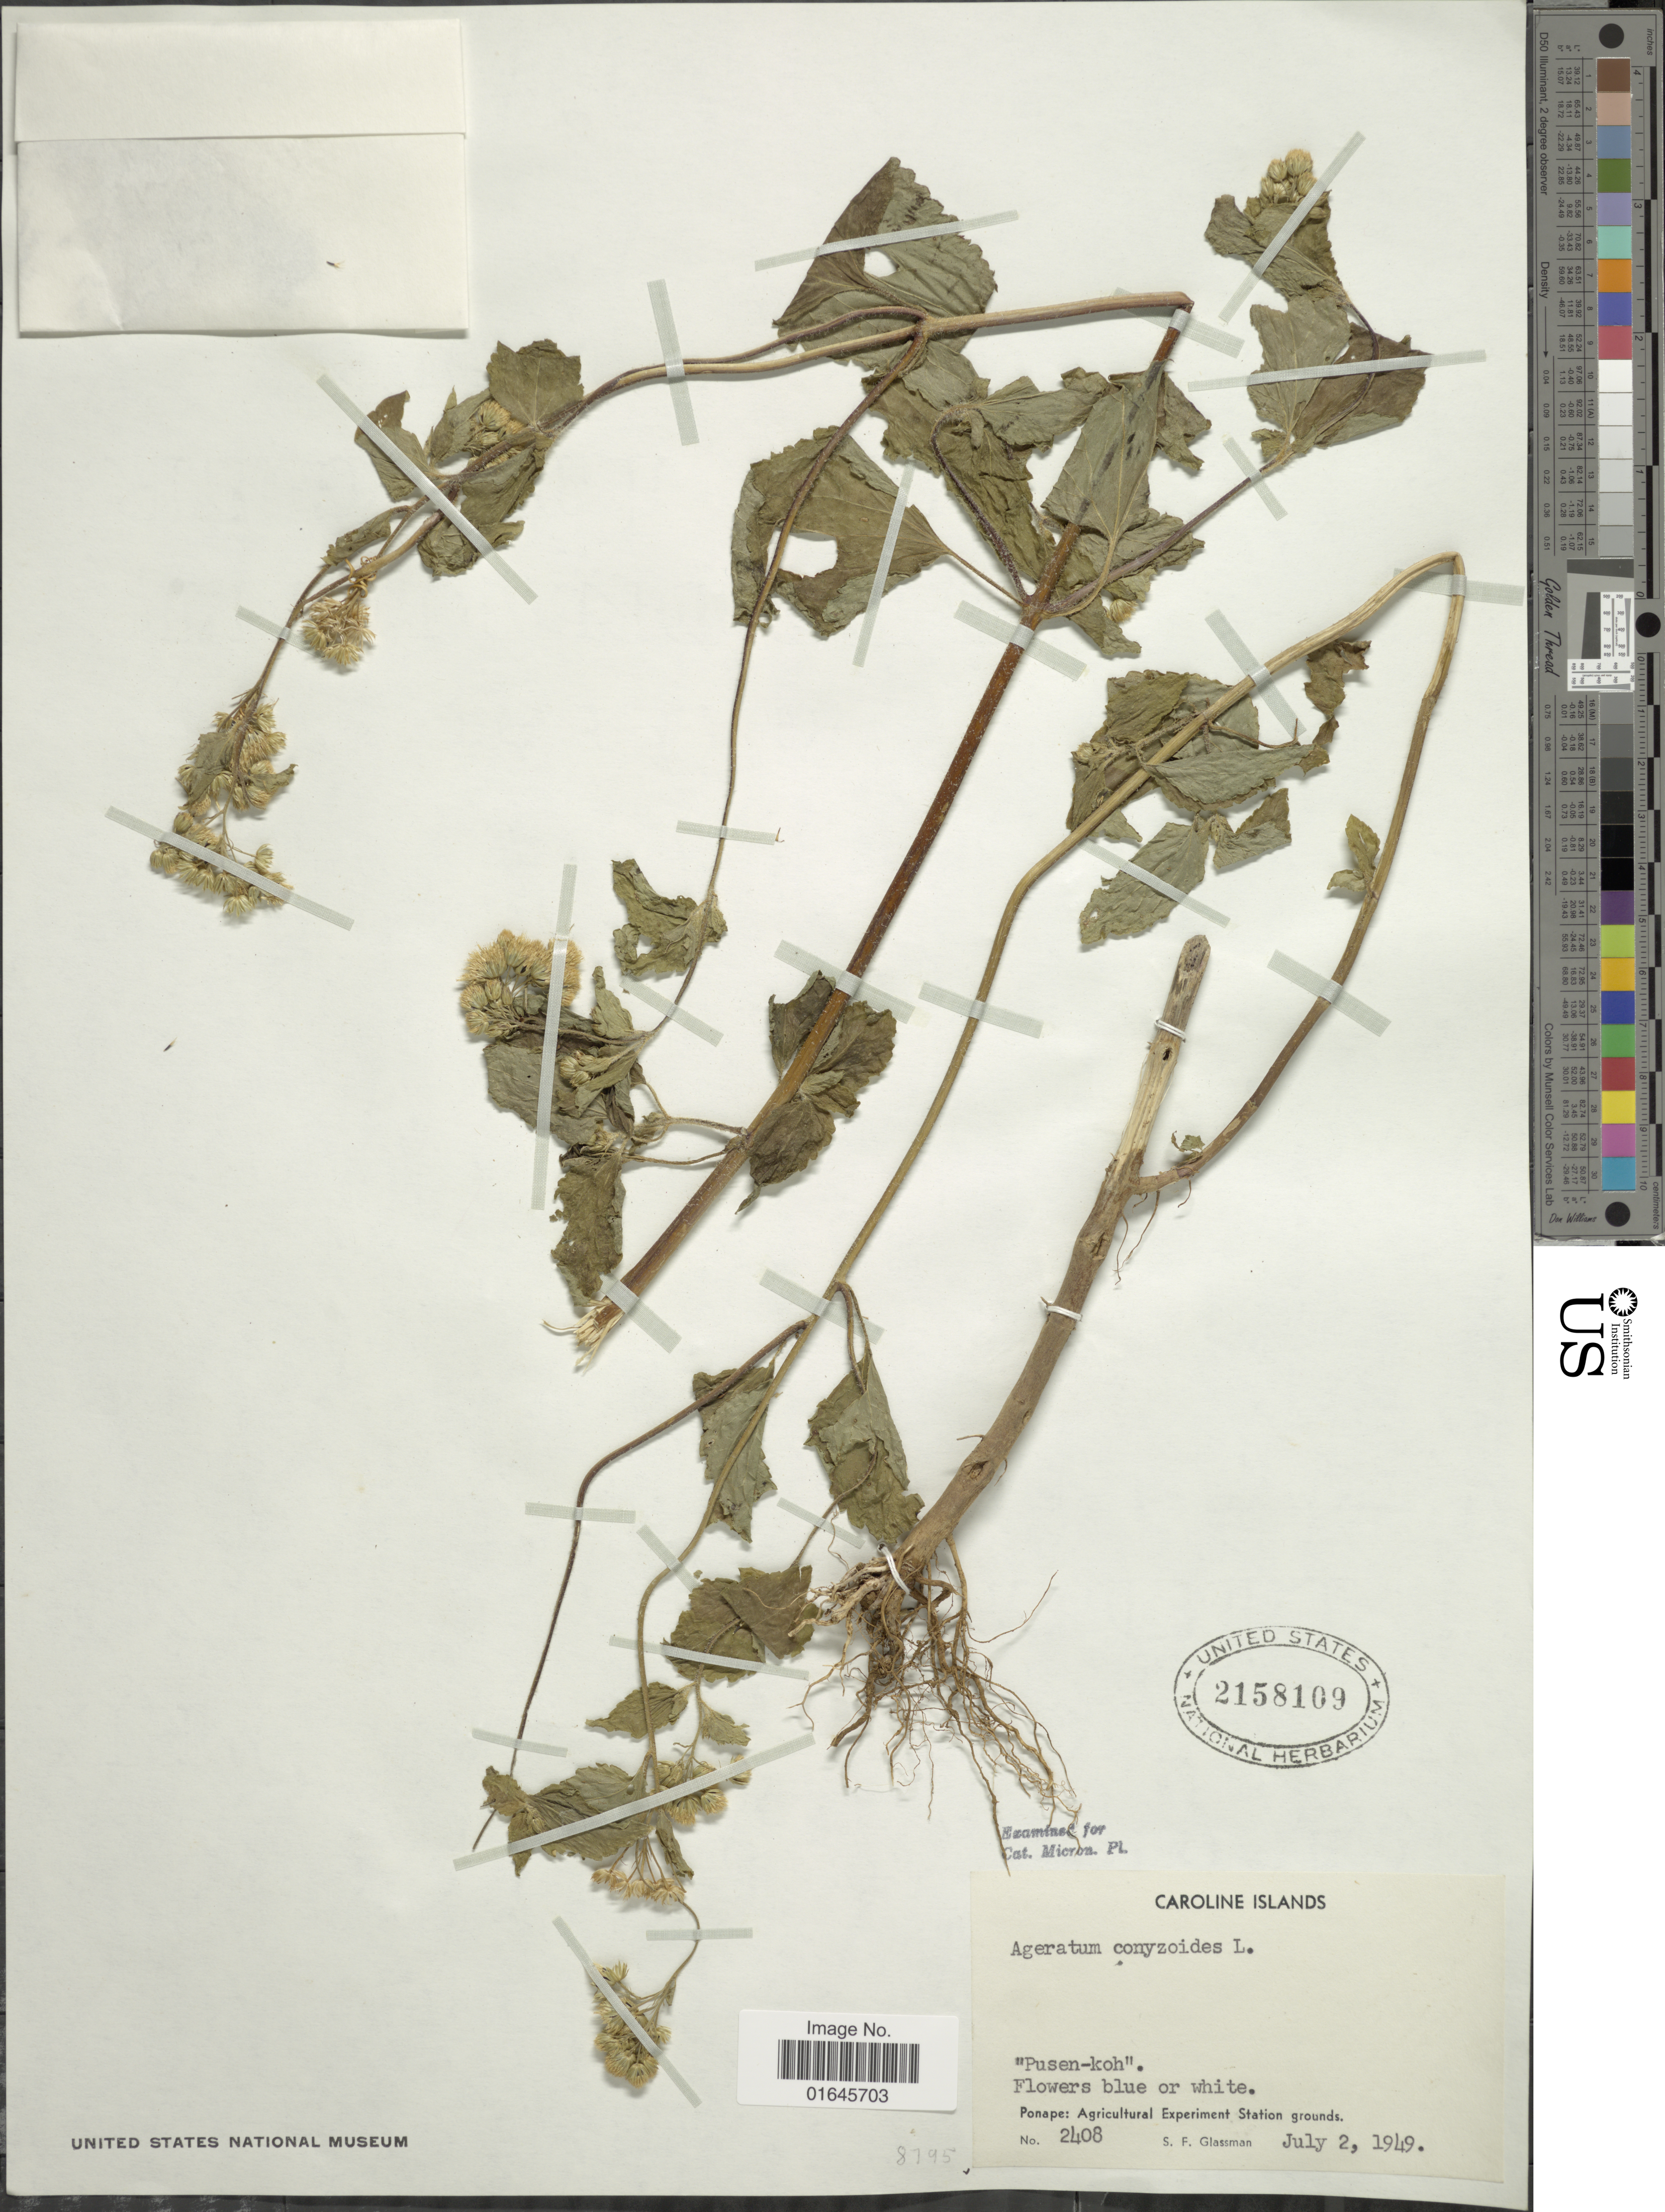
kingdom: Plantae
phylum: Tracheophyta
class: Magnoliopsida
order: Asterales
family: Asteraceae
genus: Ageratum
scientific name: Ageratum conyzoides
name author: L.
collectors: S. F. Glassman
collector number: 2408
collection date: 1949-07-02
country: Micronesia, Federated States of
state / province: Pohnpei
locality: The Caroline Islands, Ponape, Agricultural Experiment Station grounds, "Pusen-koh"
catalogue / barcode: US 2158109